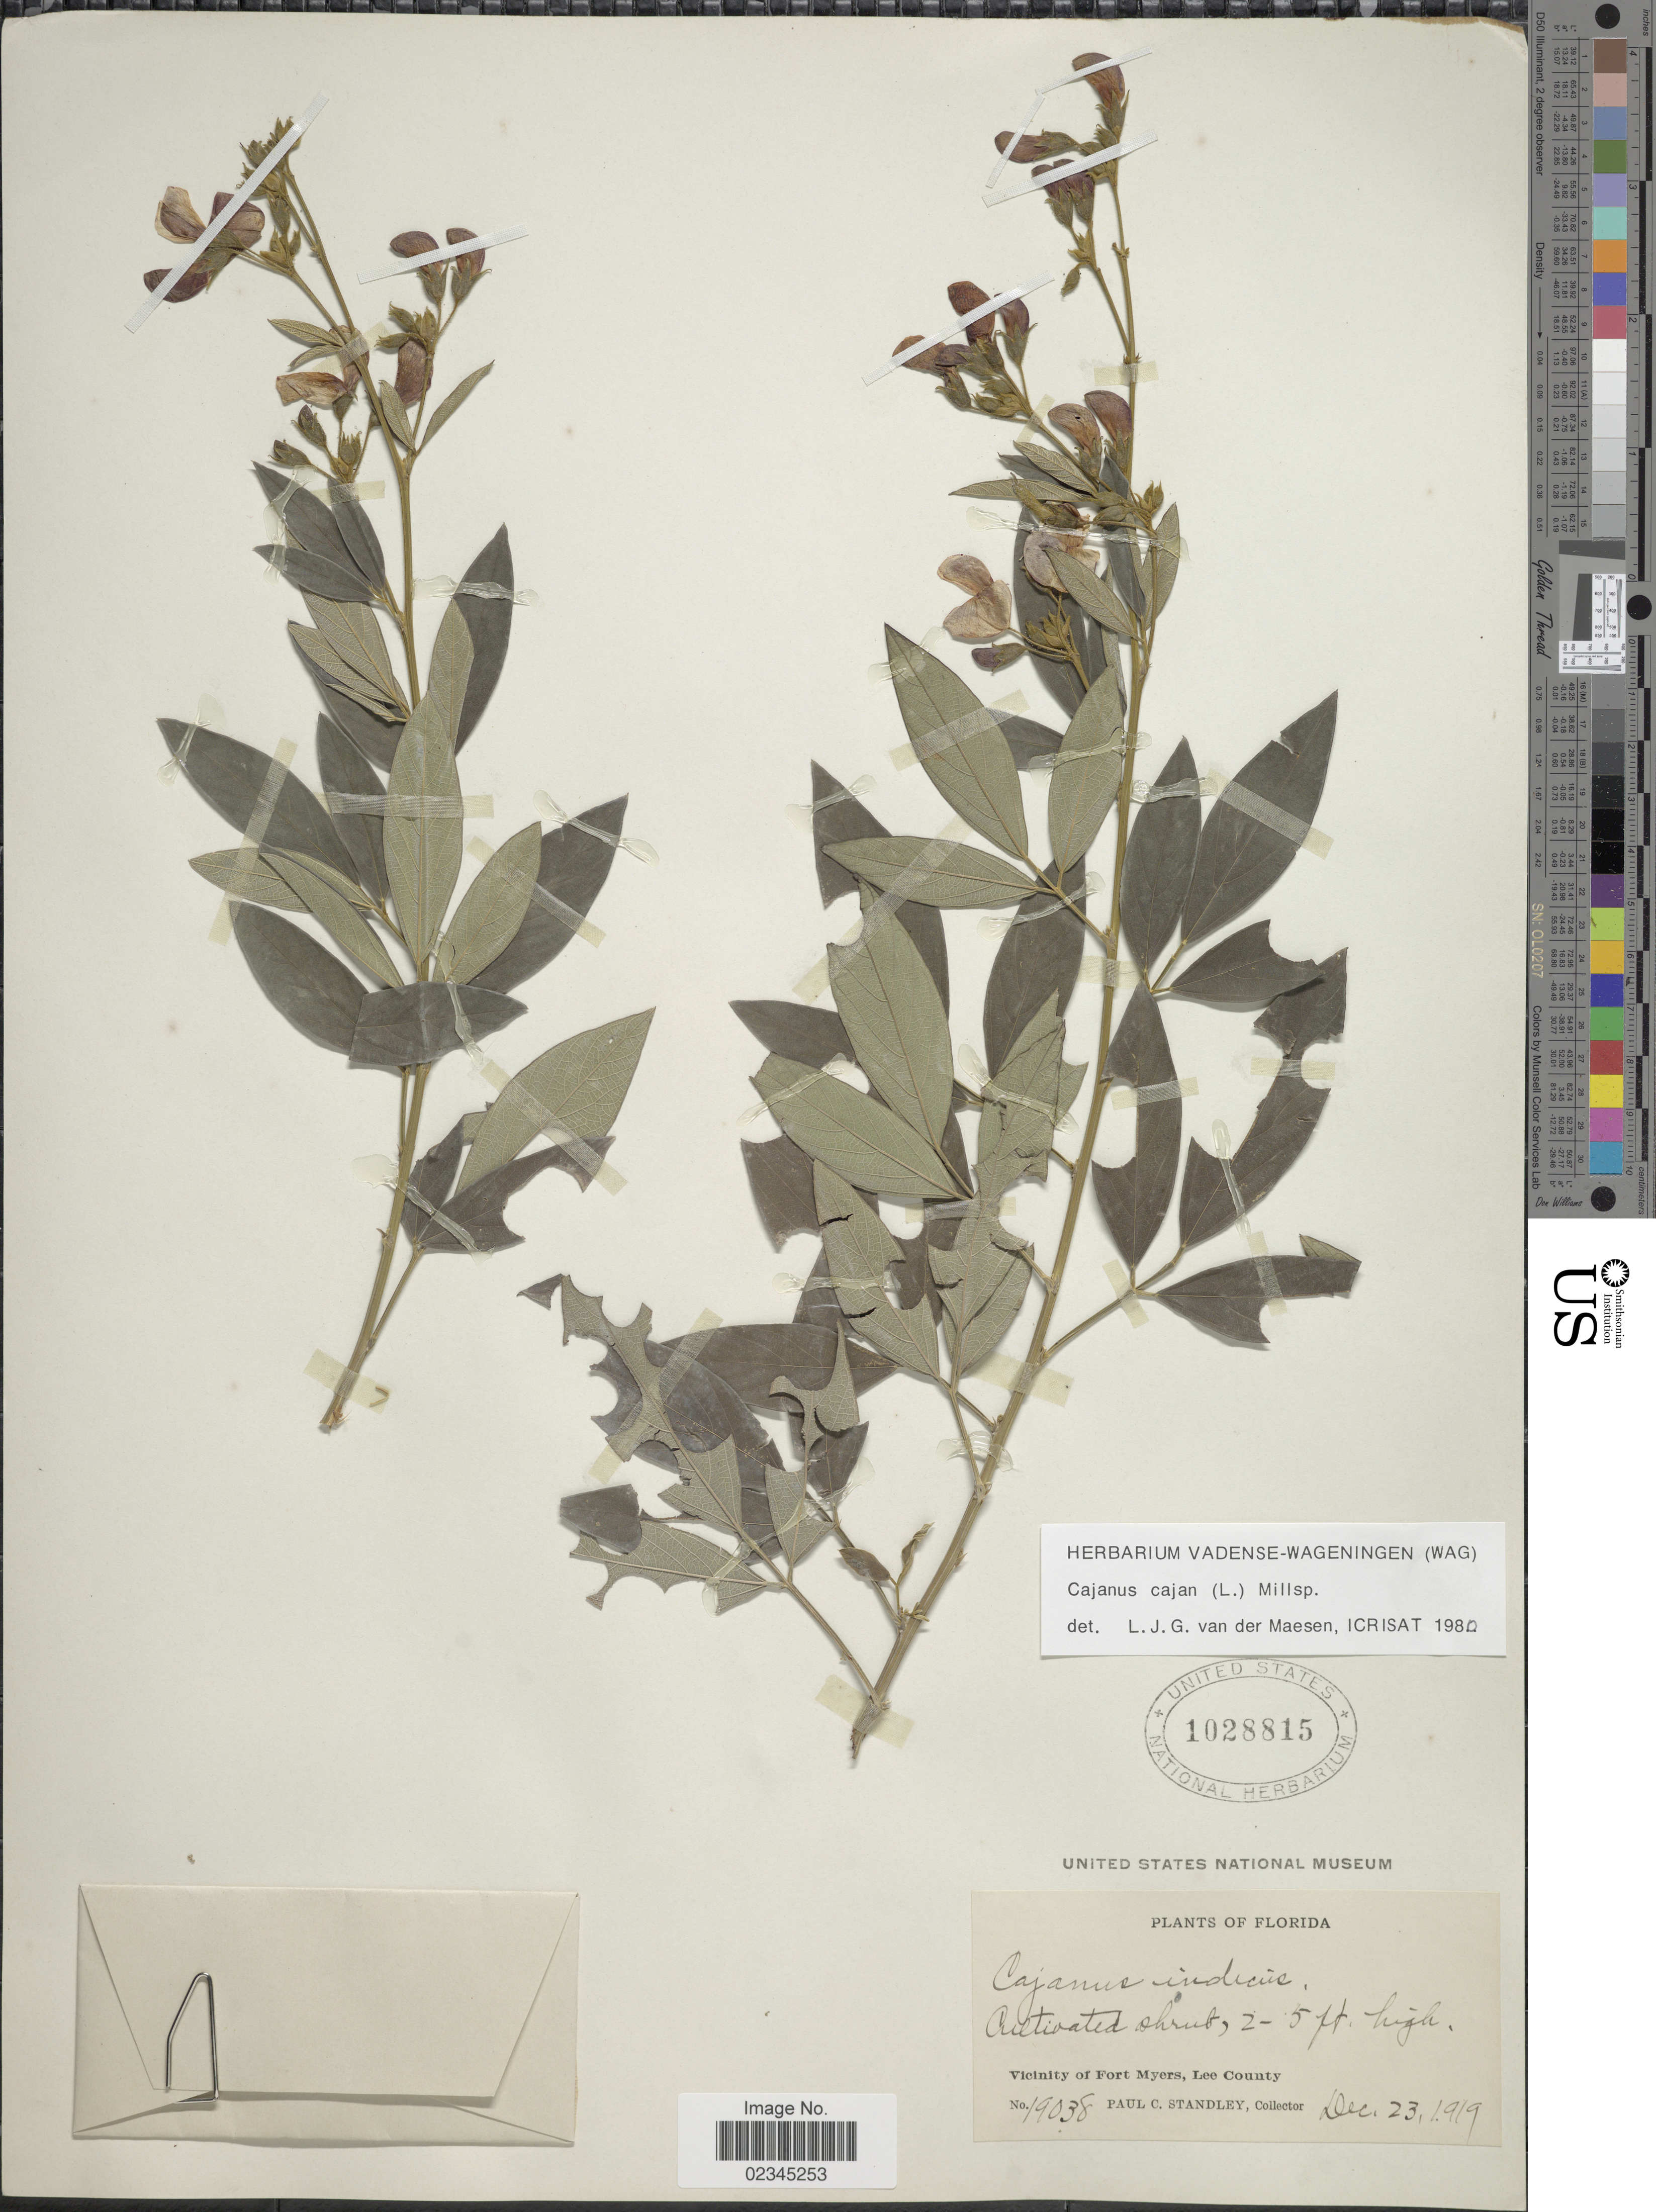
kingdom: Plantae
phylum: Tracheophyta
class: Magnoliopsida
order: Fabales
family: Fabaceae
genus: Cajanus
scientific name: Cajanus cajan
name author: (L.) Huth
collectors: P. C. Standley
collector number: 19038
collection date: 1919-12-23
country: United States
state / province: Florida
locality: Vicinity of Fort Myers, Lee County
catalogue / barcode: US 1028815